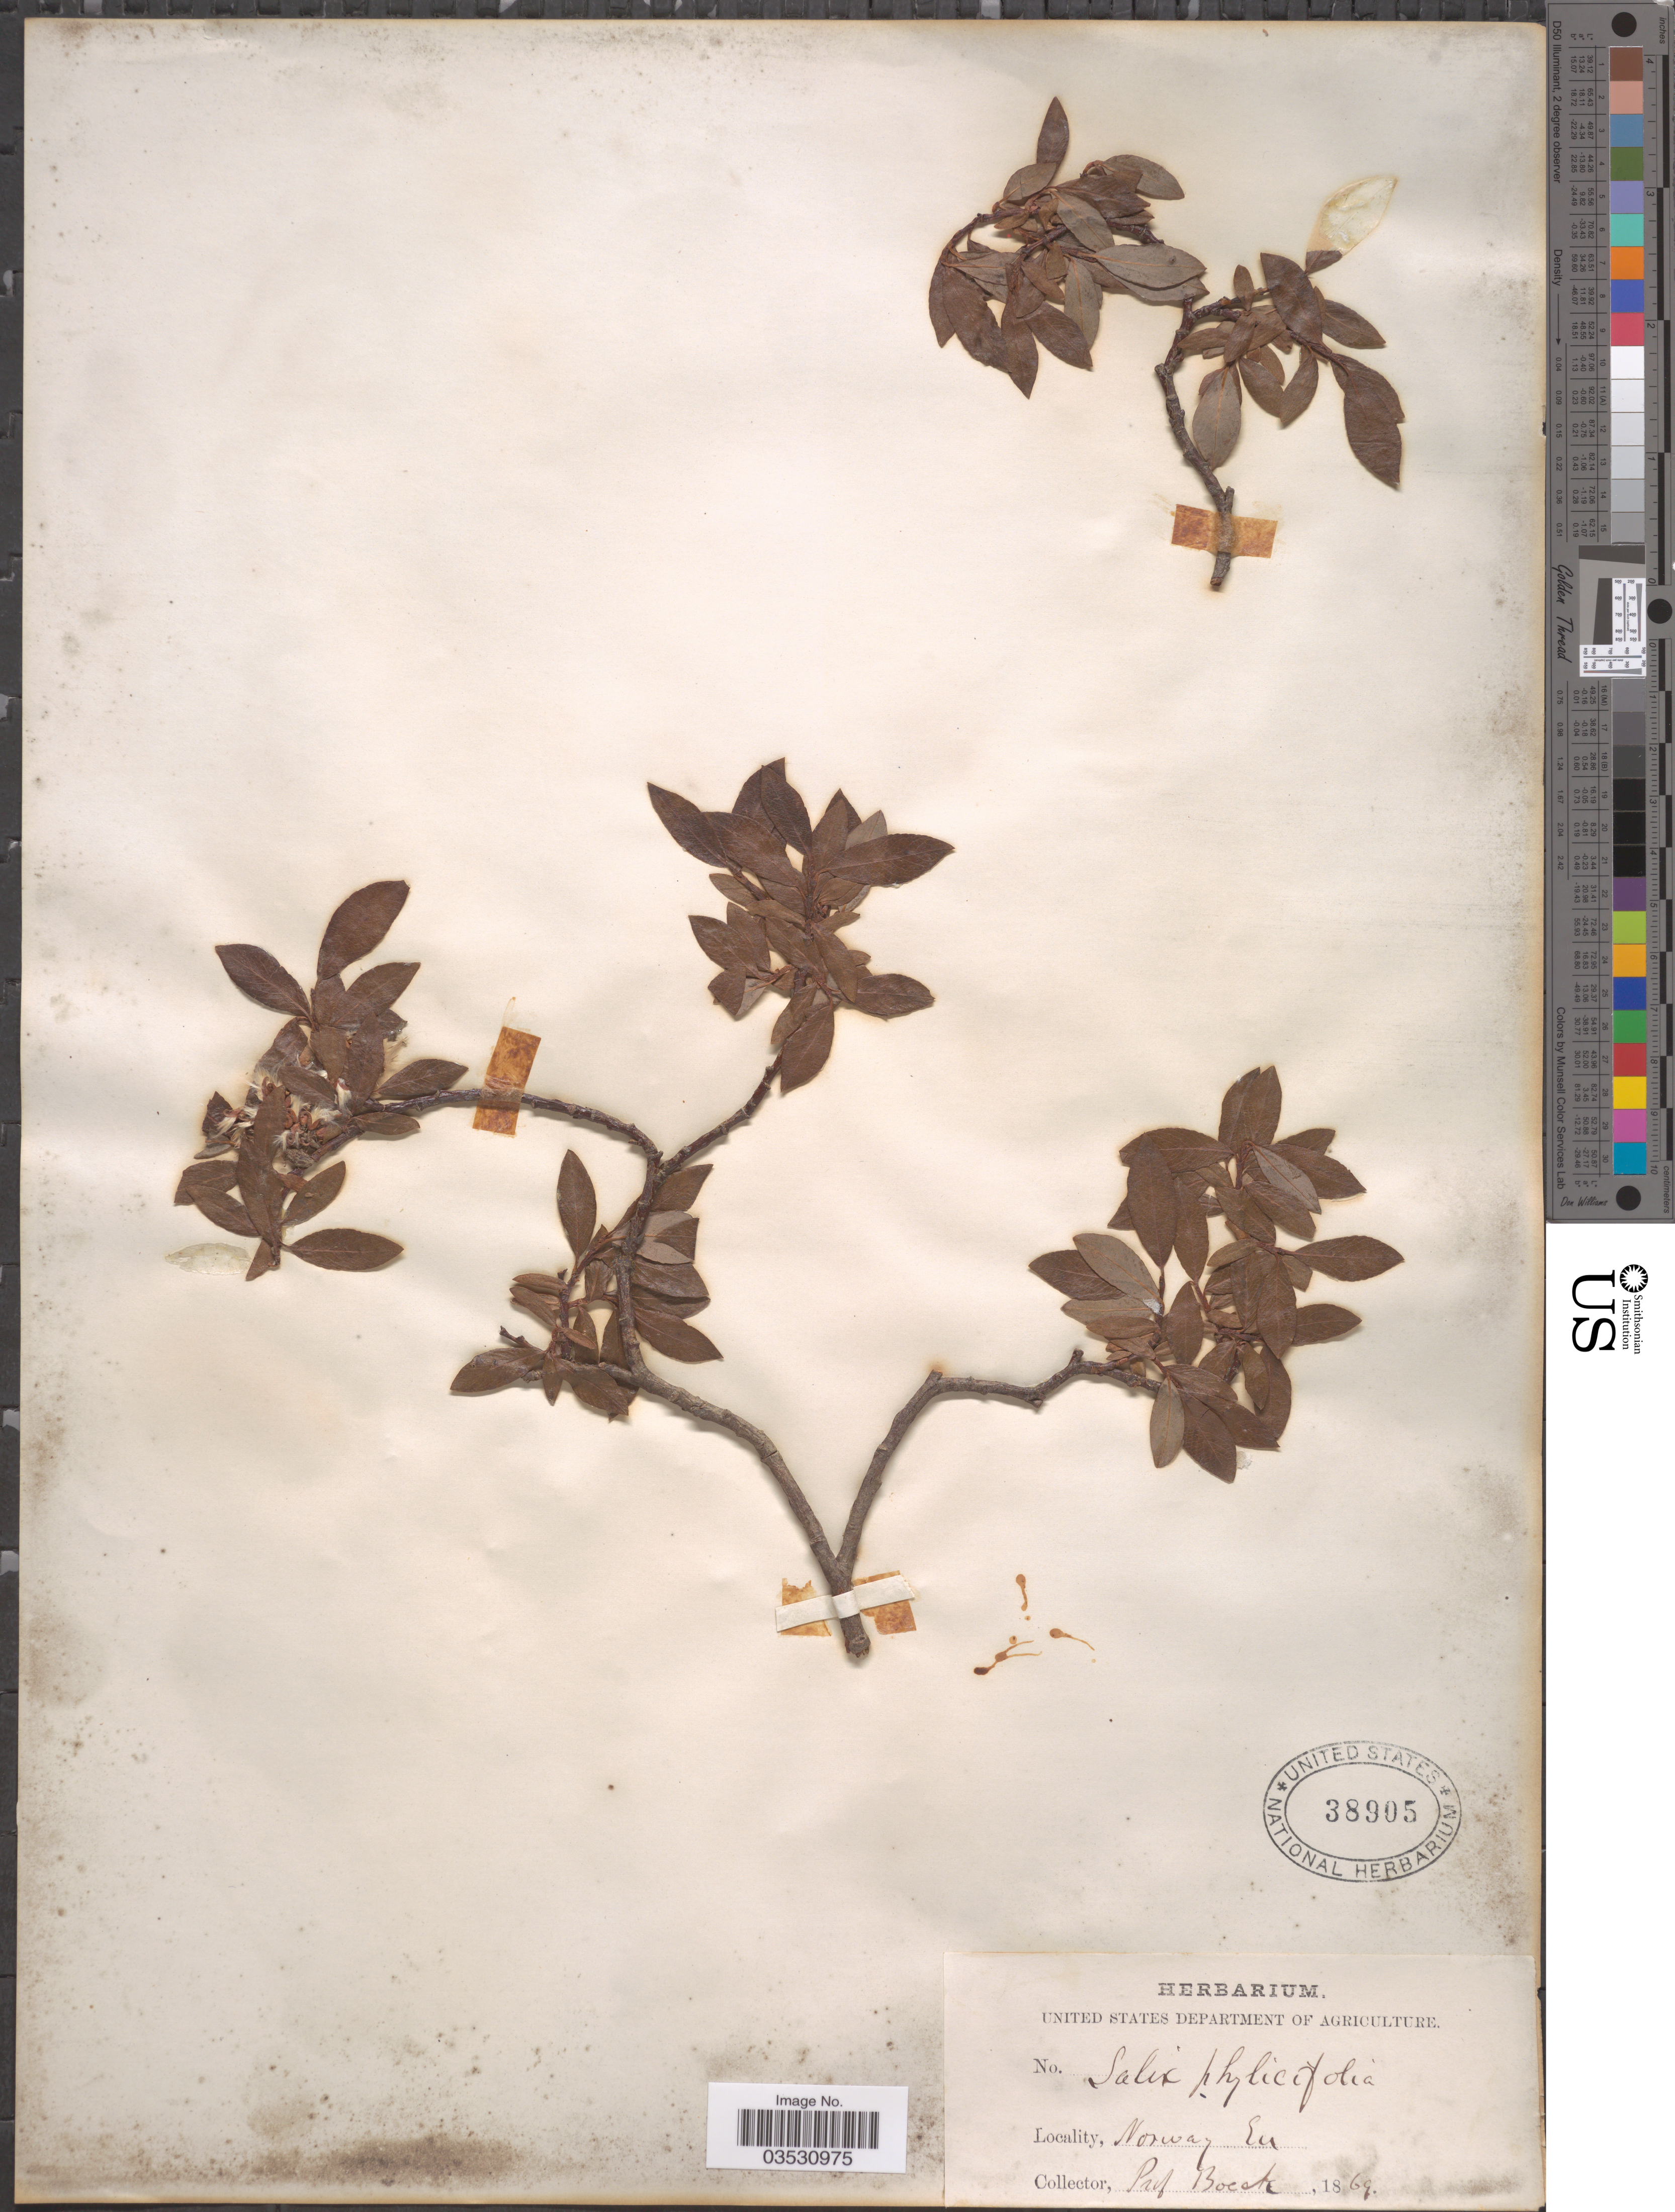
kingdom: Plantae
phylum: Tracheophyta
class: Magnoliopsida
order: Malpighiales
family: Salicaceae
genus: Salix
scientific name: Salix phylicifolia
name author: L.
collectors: Prof. Boeck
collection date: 1869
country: Norway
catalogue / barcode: US 38905